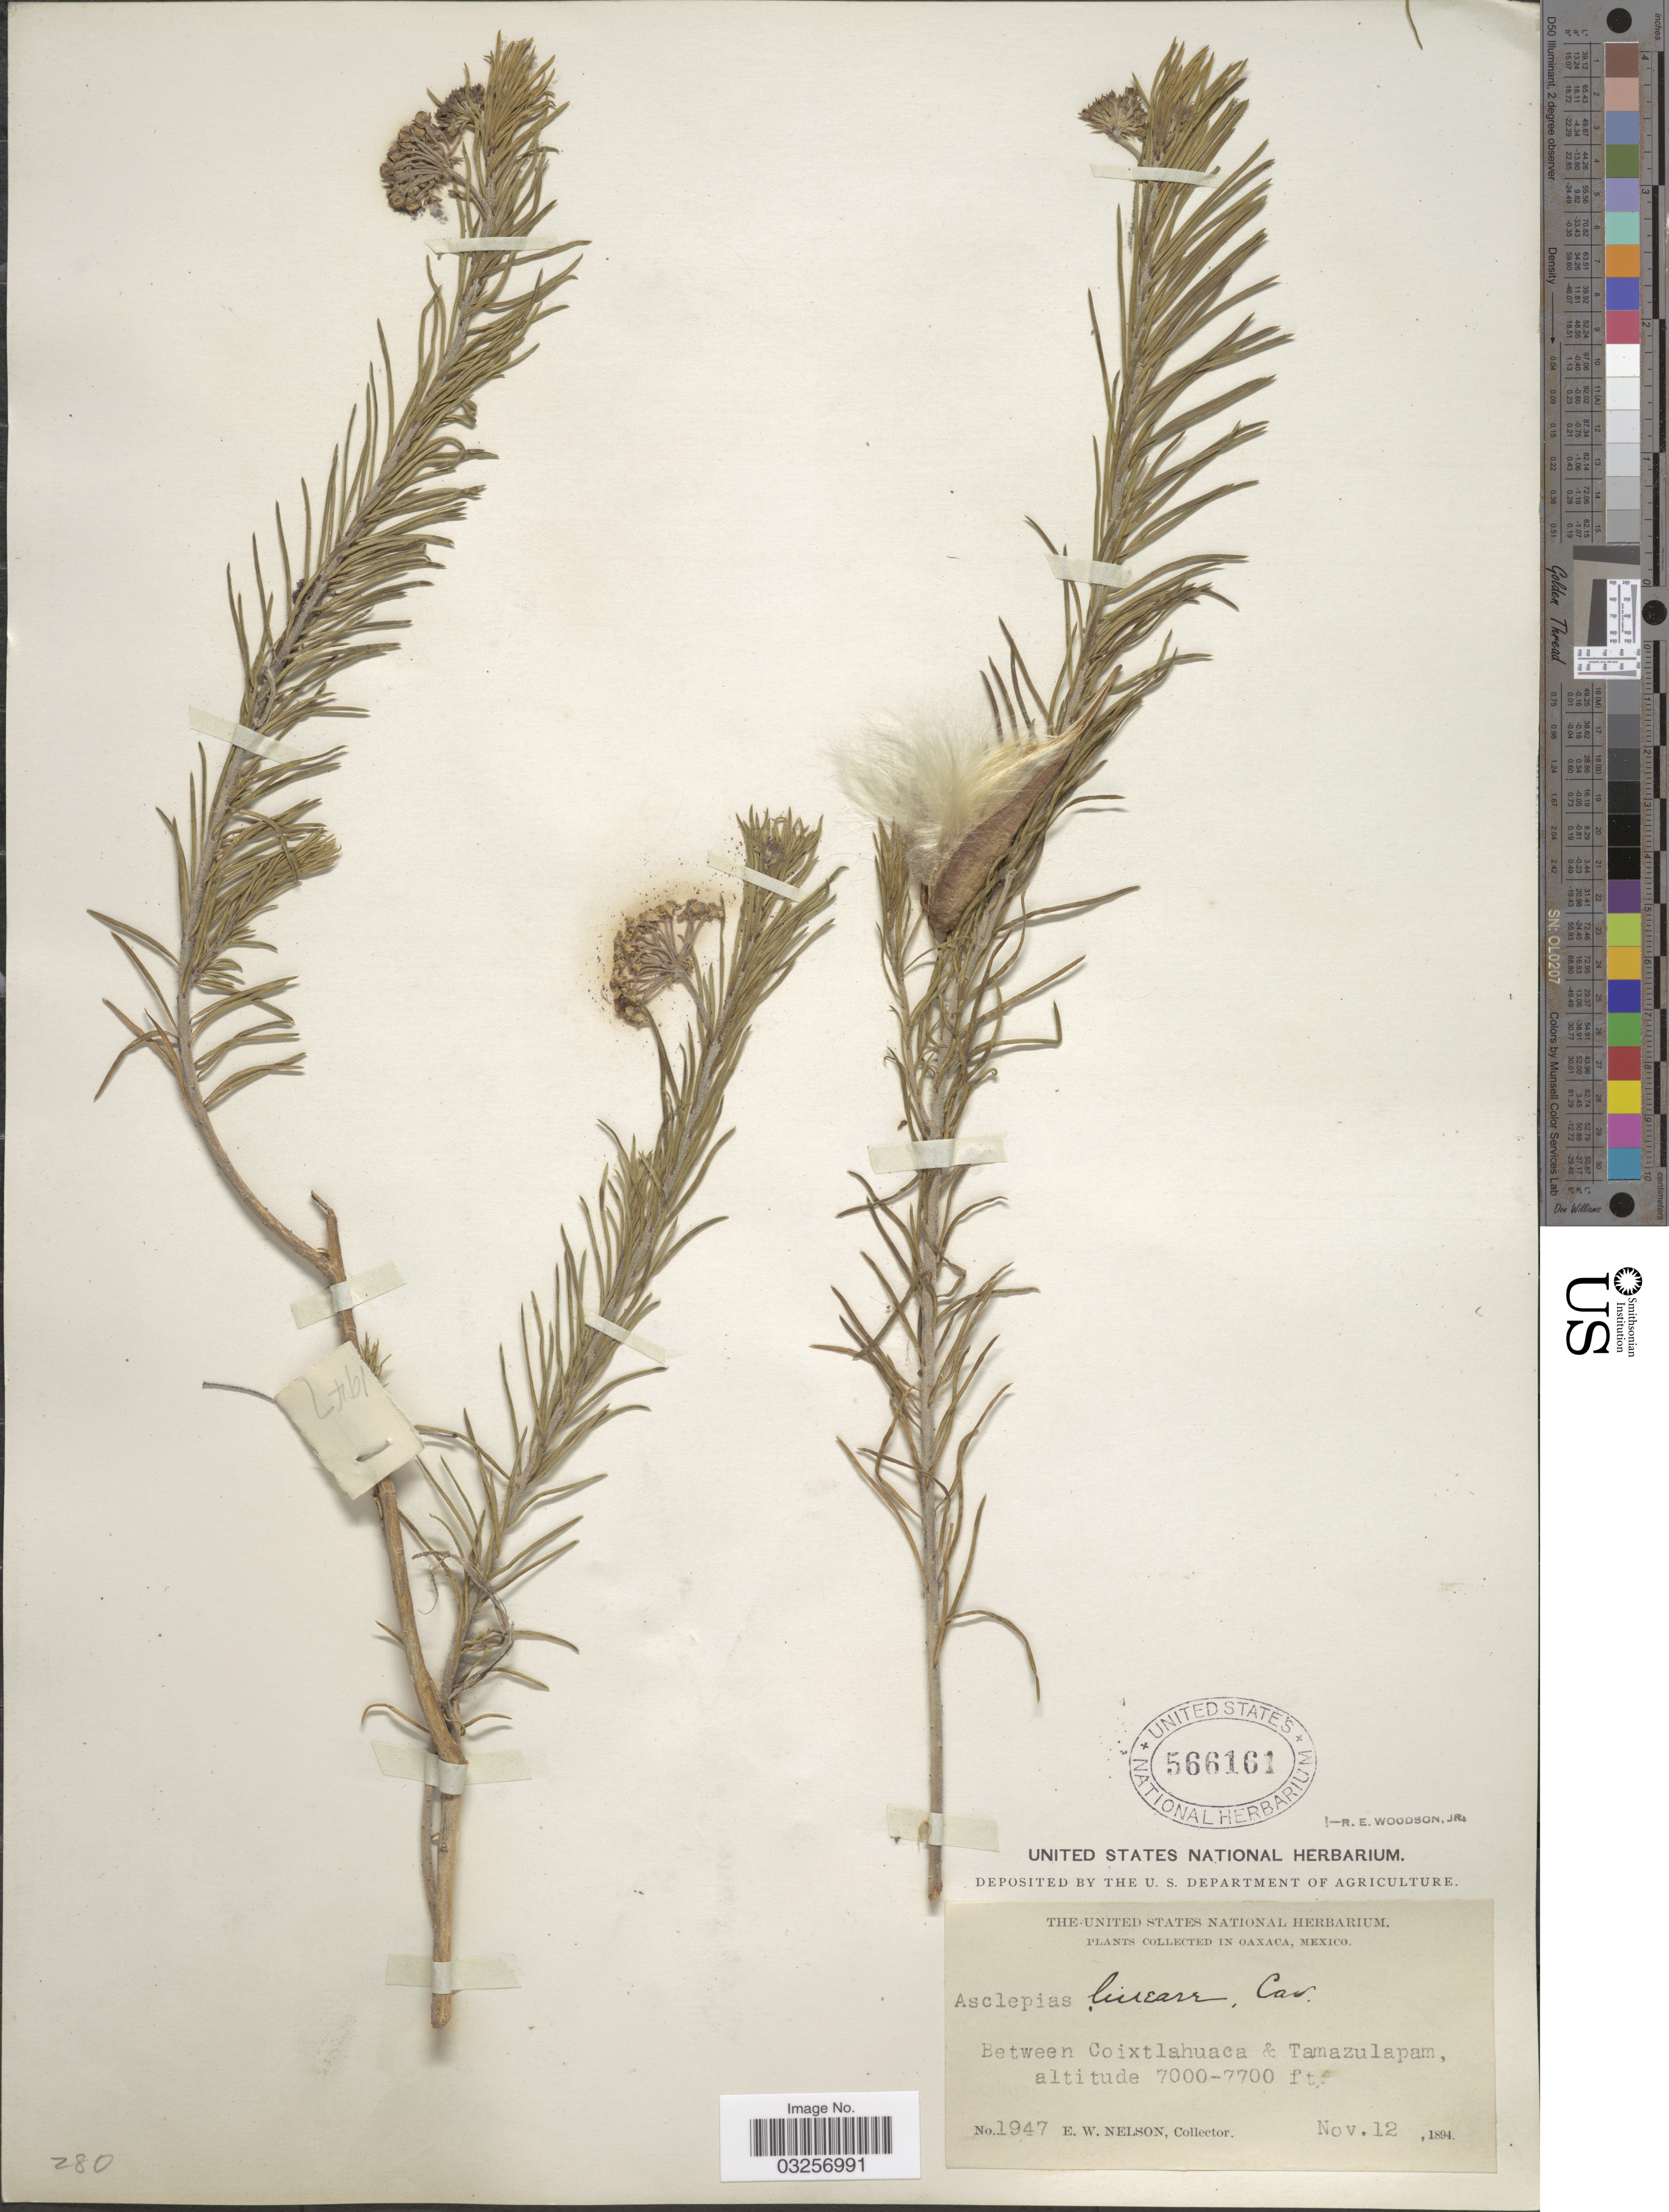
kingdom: Plantae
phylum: Tracheophyta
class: Magnoliopsida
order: Gentianales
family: Apocynaceae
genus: Asclepias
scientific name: Asclepias linaria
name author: Cav.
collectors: E. W. Nelson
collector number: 1947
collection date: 1894-11-12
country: Mexico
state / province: Oaxaca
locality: Between Coixtlahuaca & Tamazulapam.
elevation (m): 2134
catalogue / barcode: US 566161